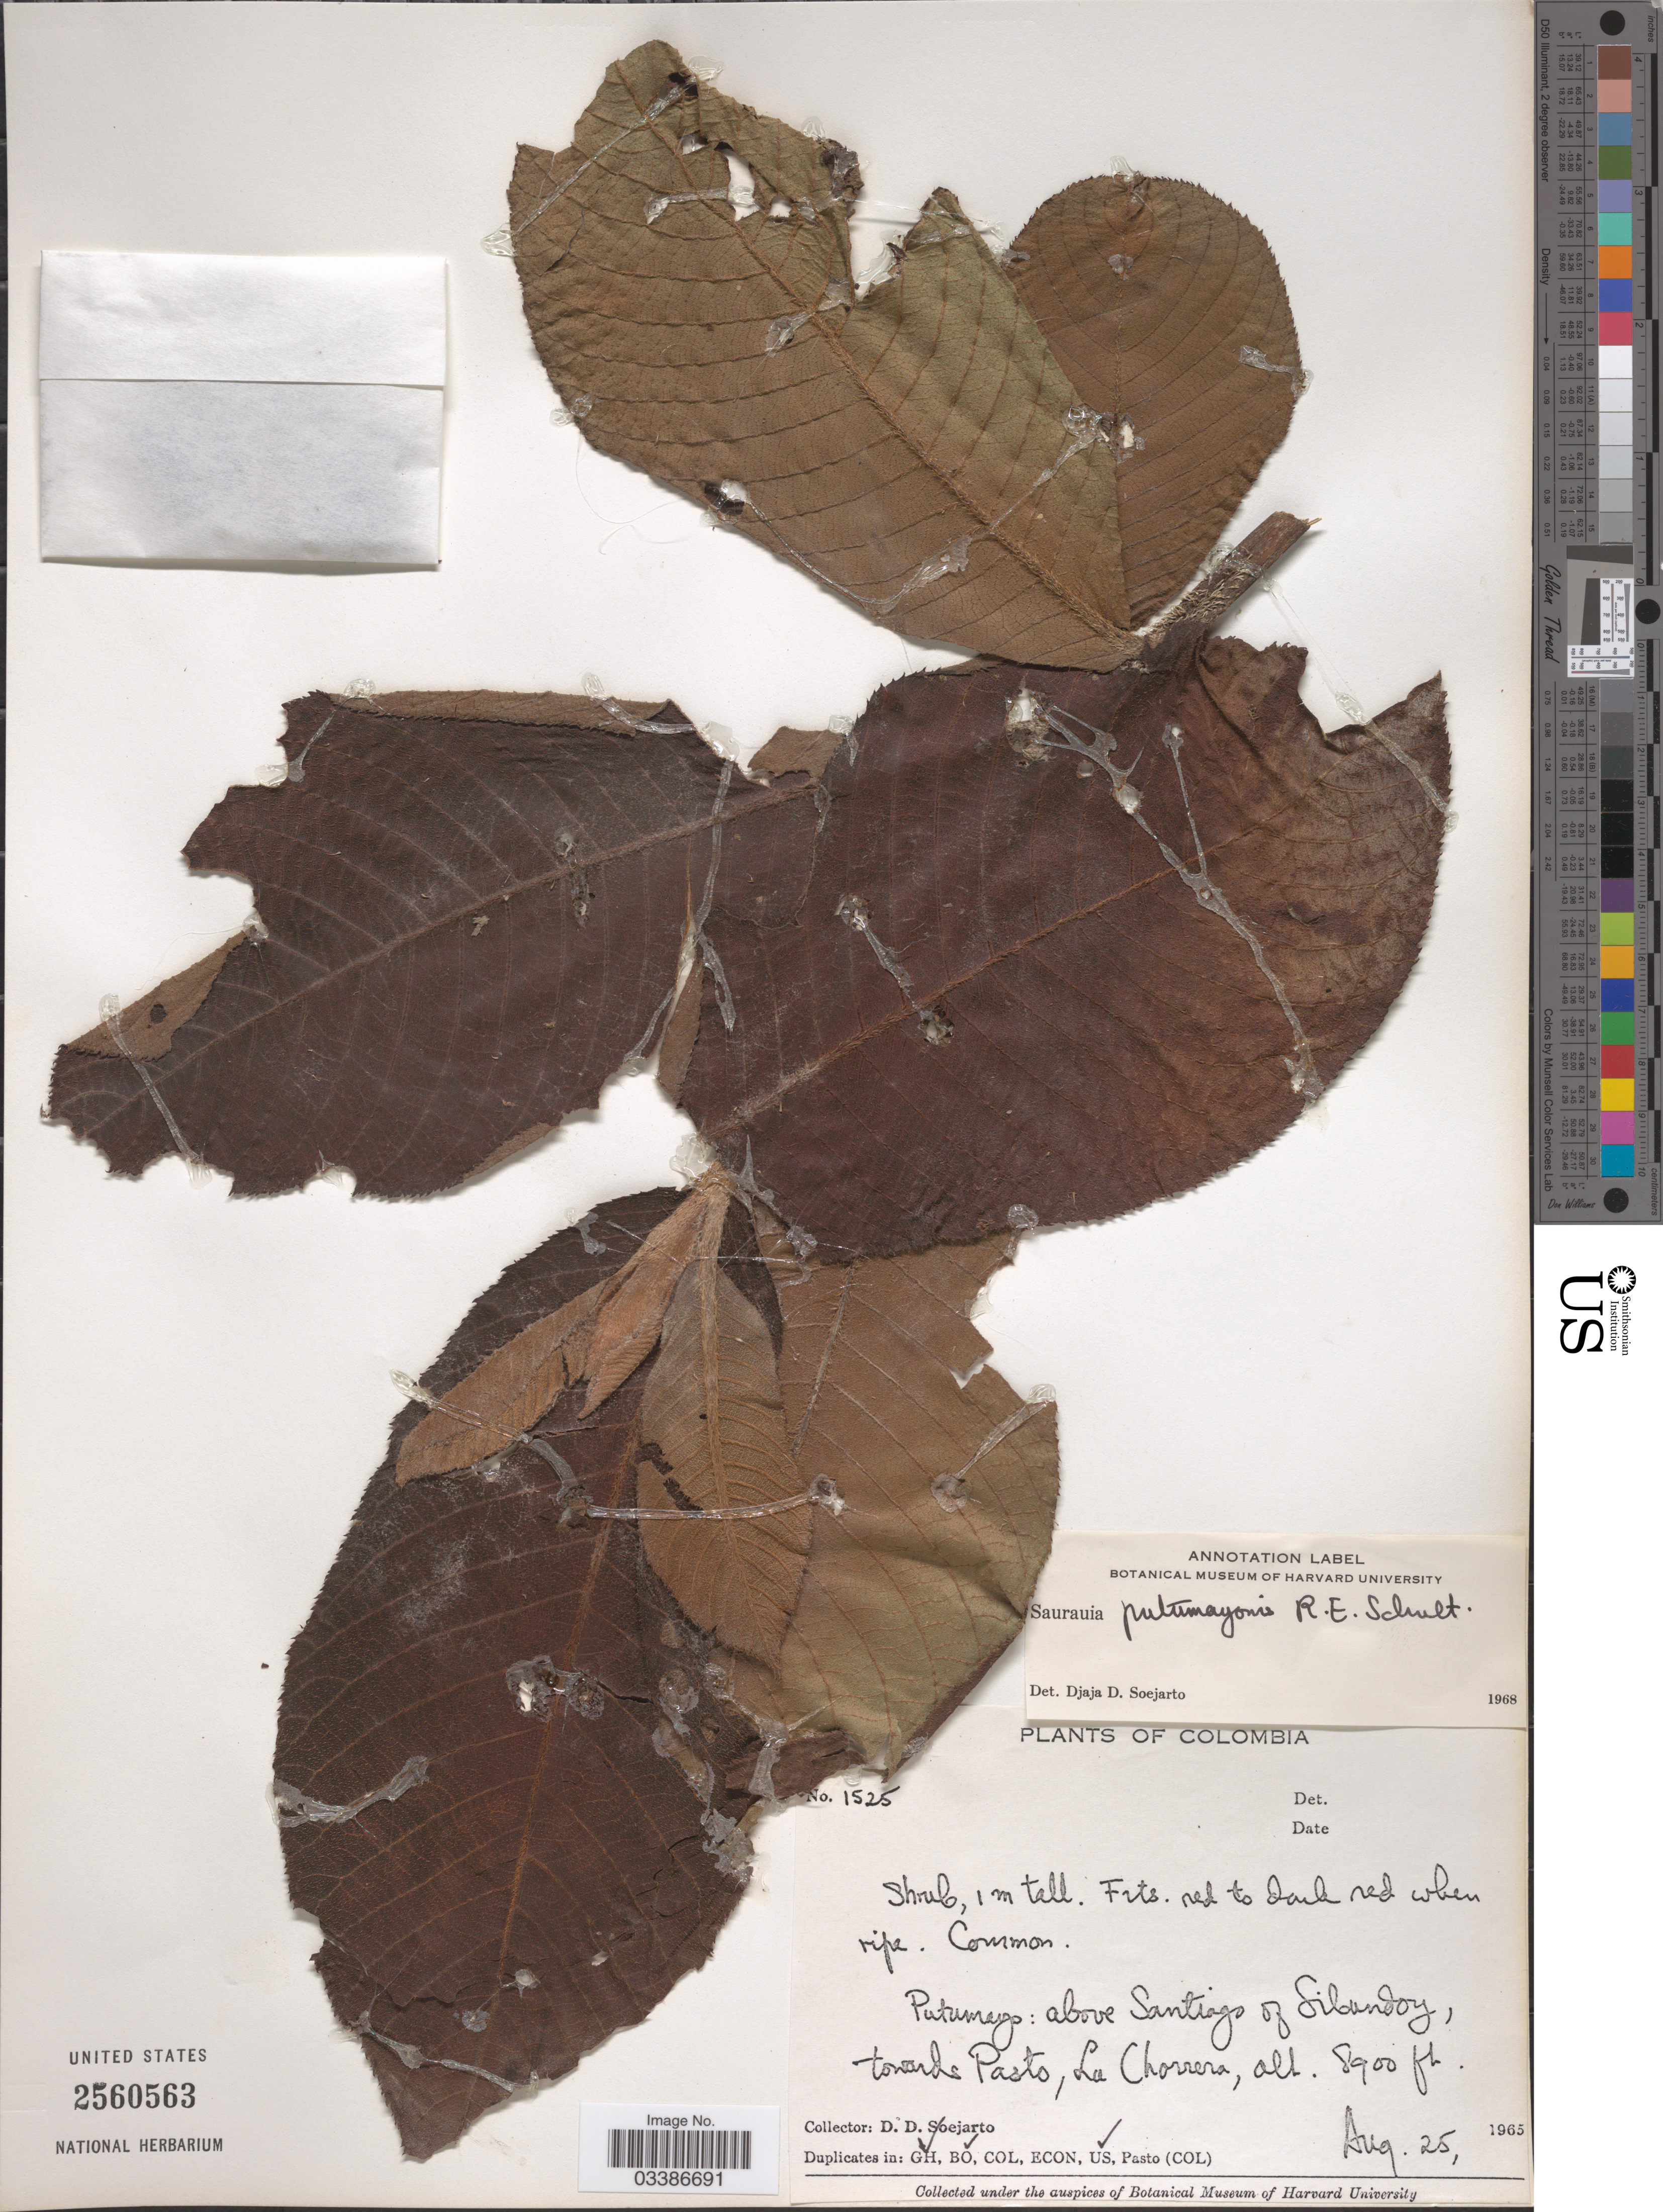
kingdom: Plantae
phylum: Tracheophyta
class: Magnoliopsida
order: Ericales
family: Actinidiaceae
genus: Saurauia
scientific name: Saurauia putumayonis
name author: R.E. Schult. & García-Barr.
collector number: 1525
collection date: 1965-08-25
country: Colombia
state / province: Putumayo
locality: Above Santiago of Sibundoy, towards Pasto, La Chorrera.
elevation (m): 2713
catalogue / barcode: US 2560563